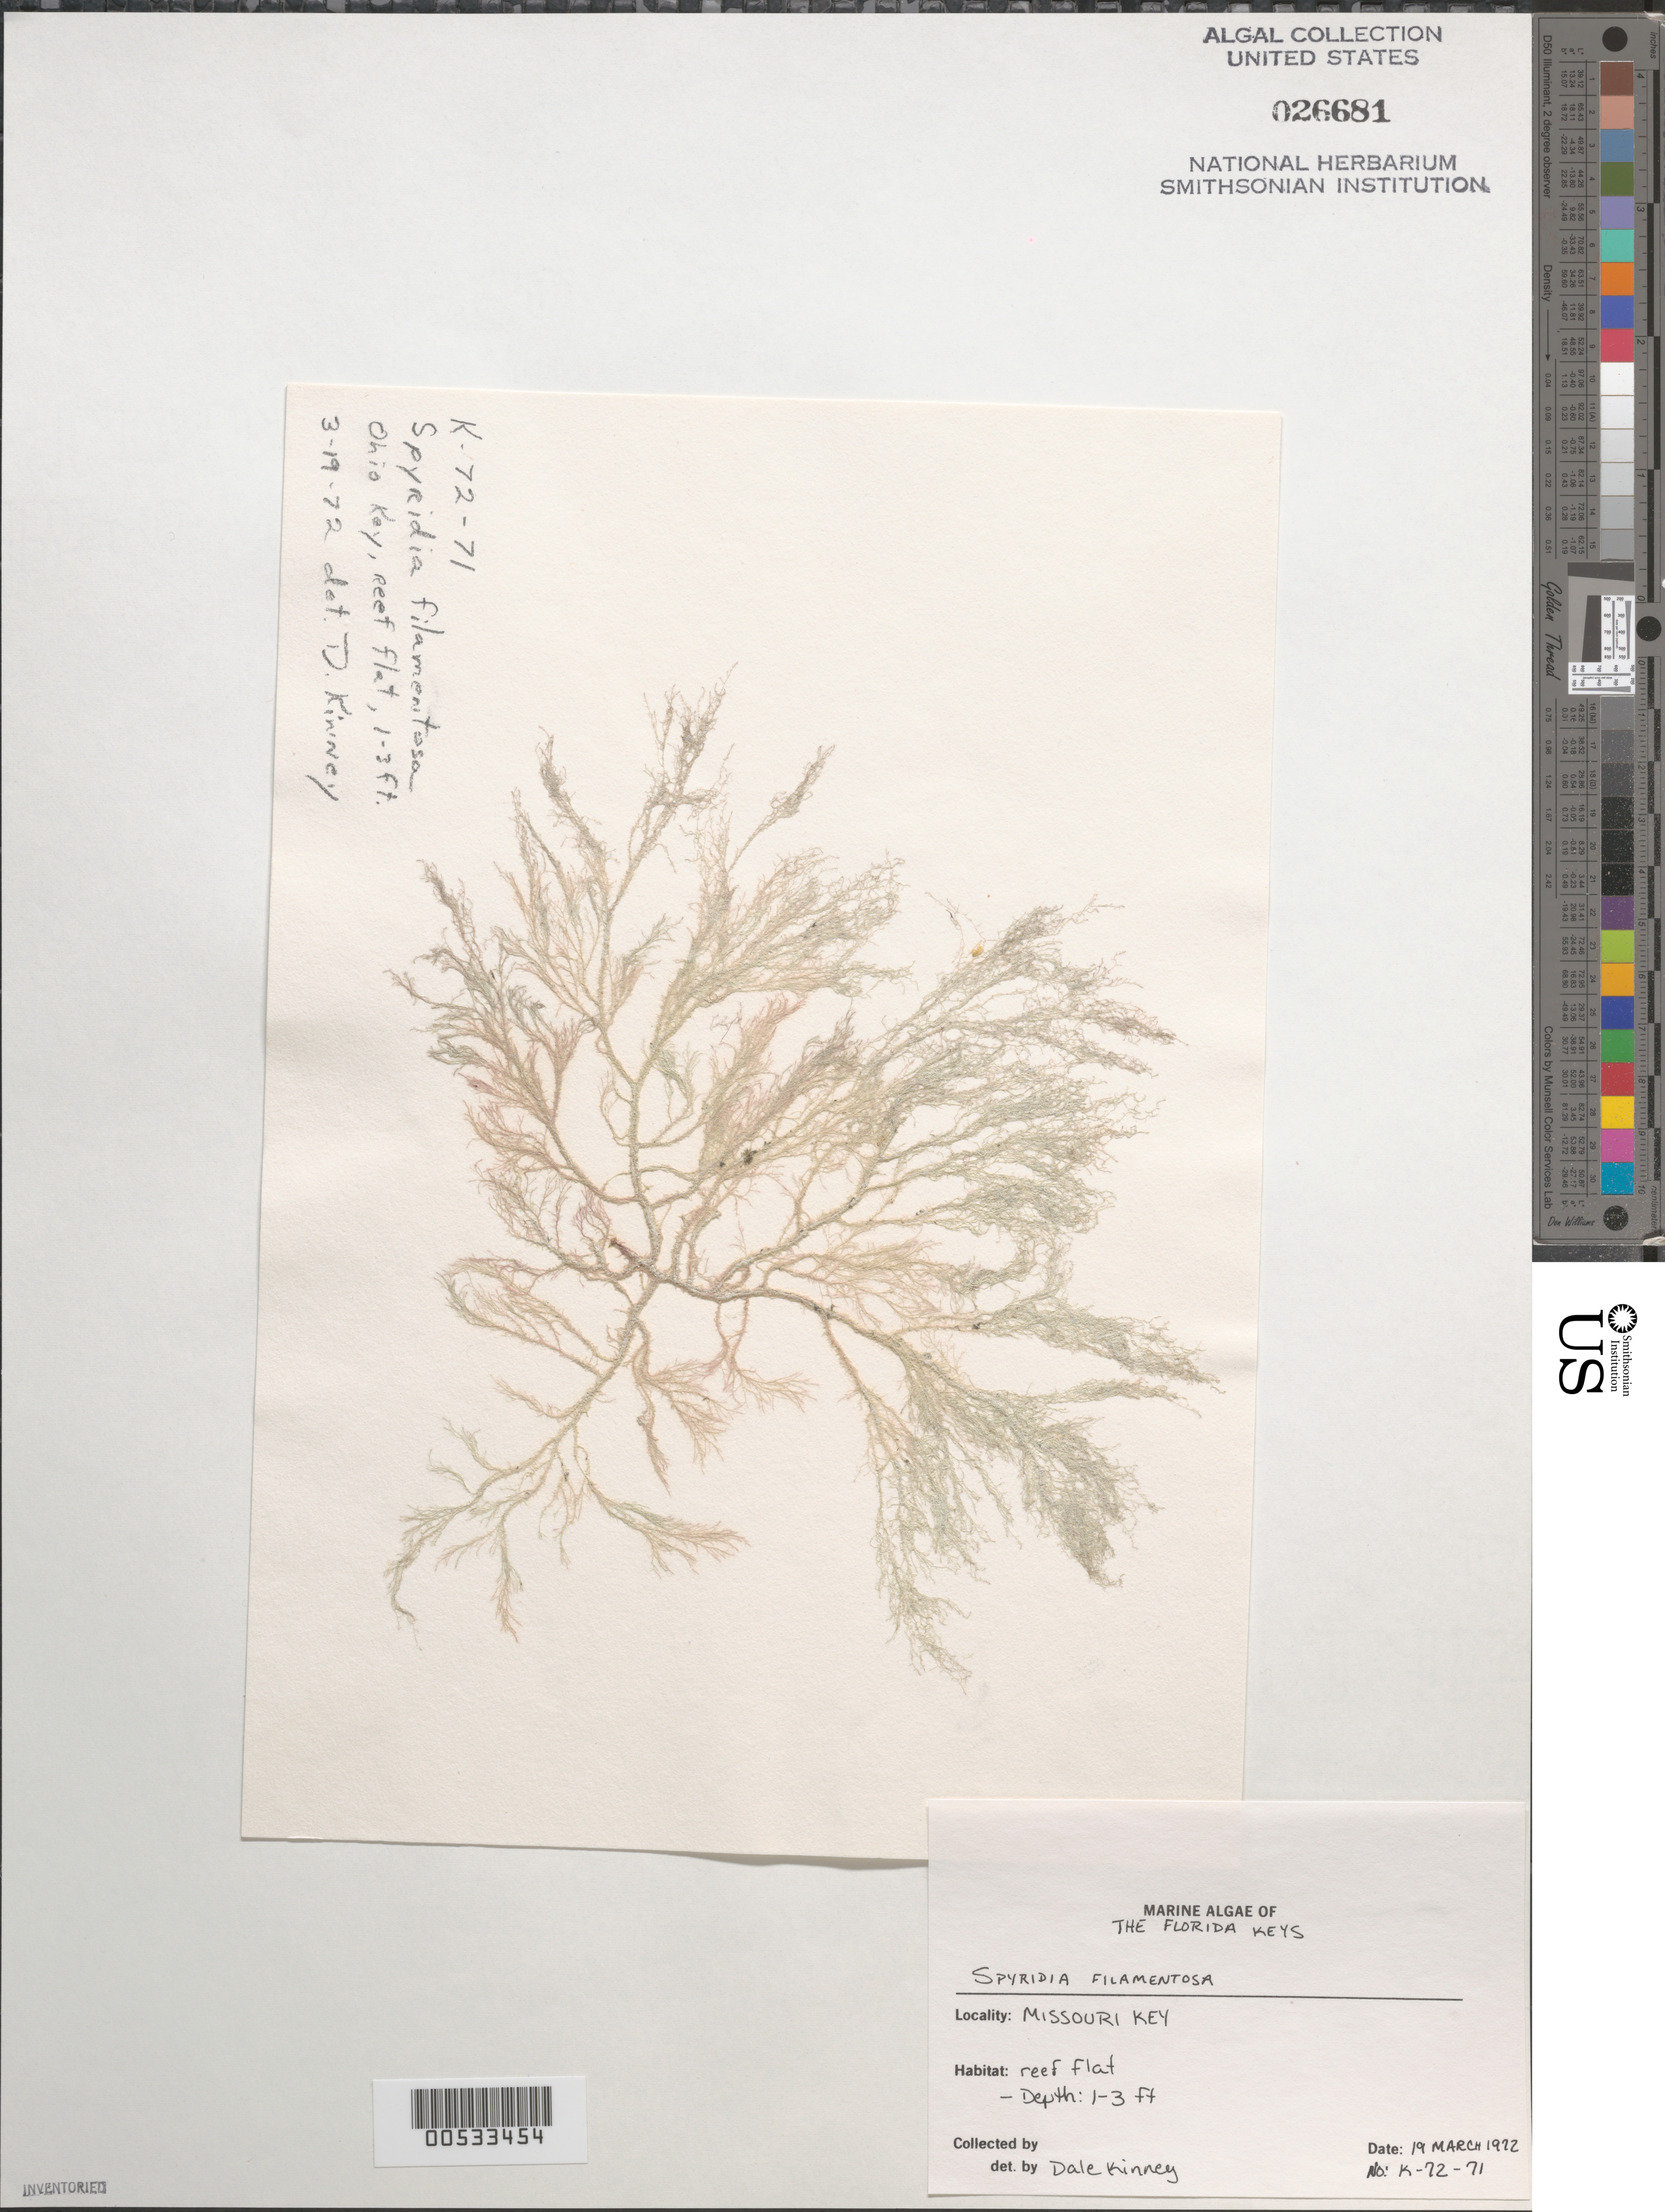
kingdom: Plantae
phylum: Rhodophyta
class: Florideophyceae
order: Ceramiales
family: Spyridiaceae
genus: Spyridia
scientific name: Spyridia filamentosa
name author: (Wulfen) Harv.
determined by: Kinney, D.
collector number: K-72-71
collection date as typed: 19 Mar 1972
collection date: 1972-03-19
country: United States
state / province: Florida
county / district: Monroe County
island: Missouri Key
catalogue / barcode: US 26681